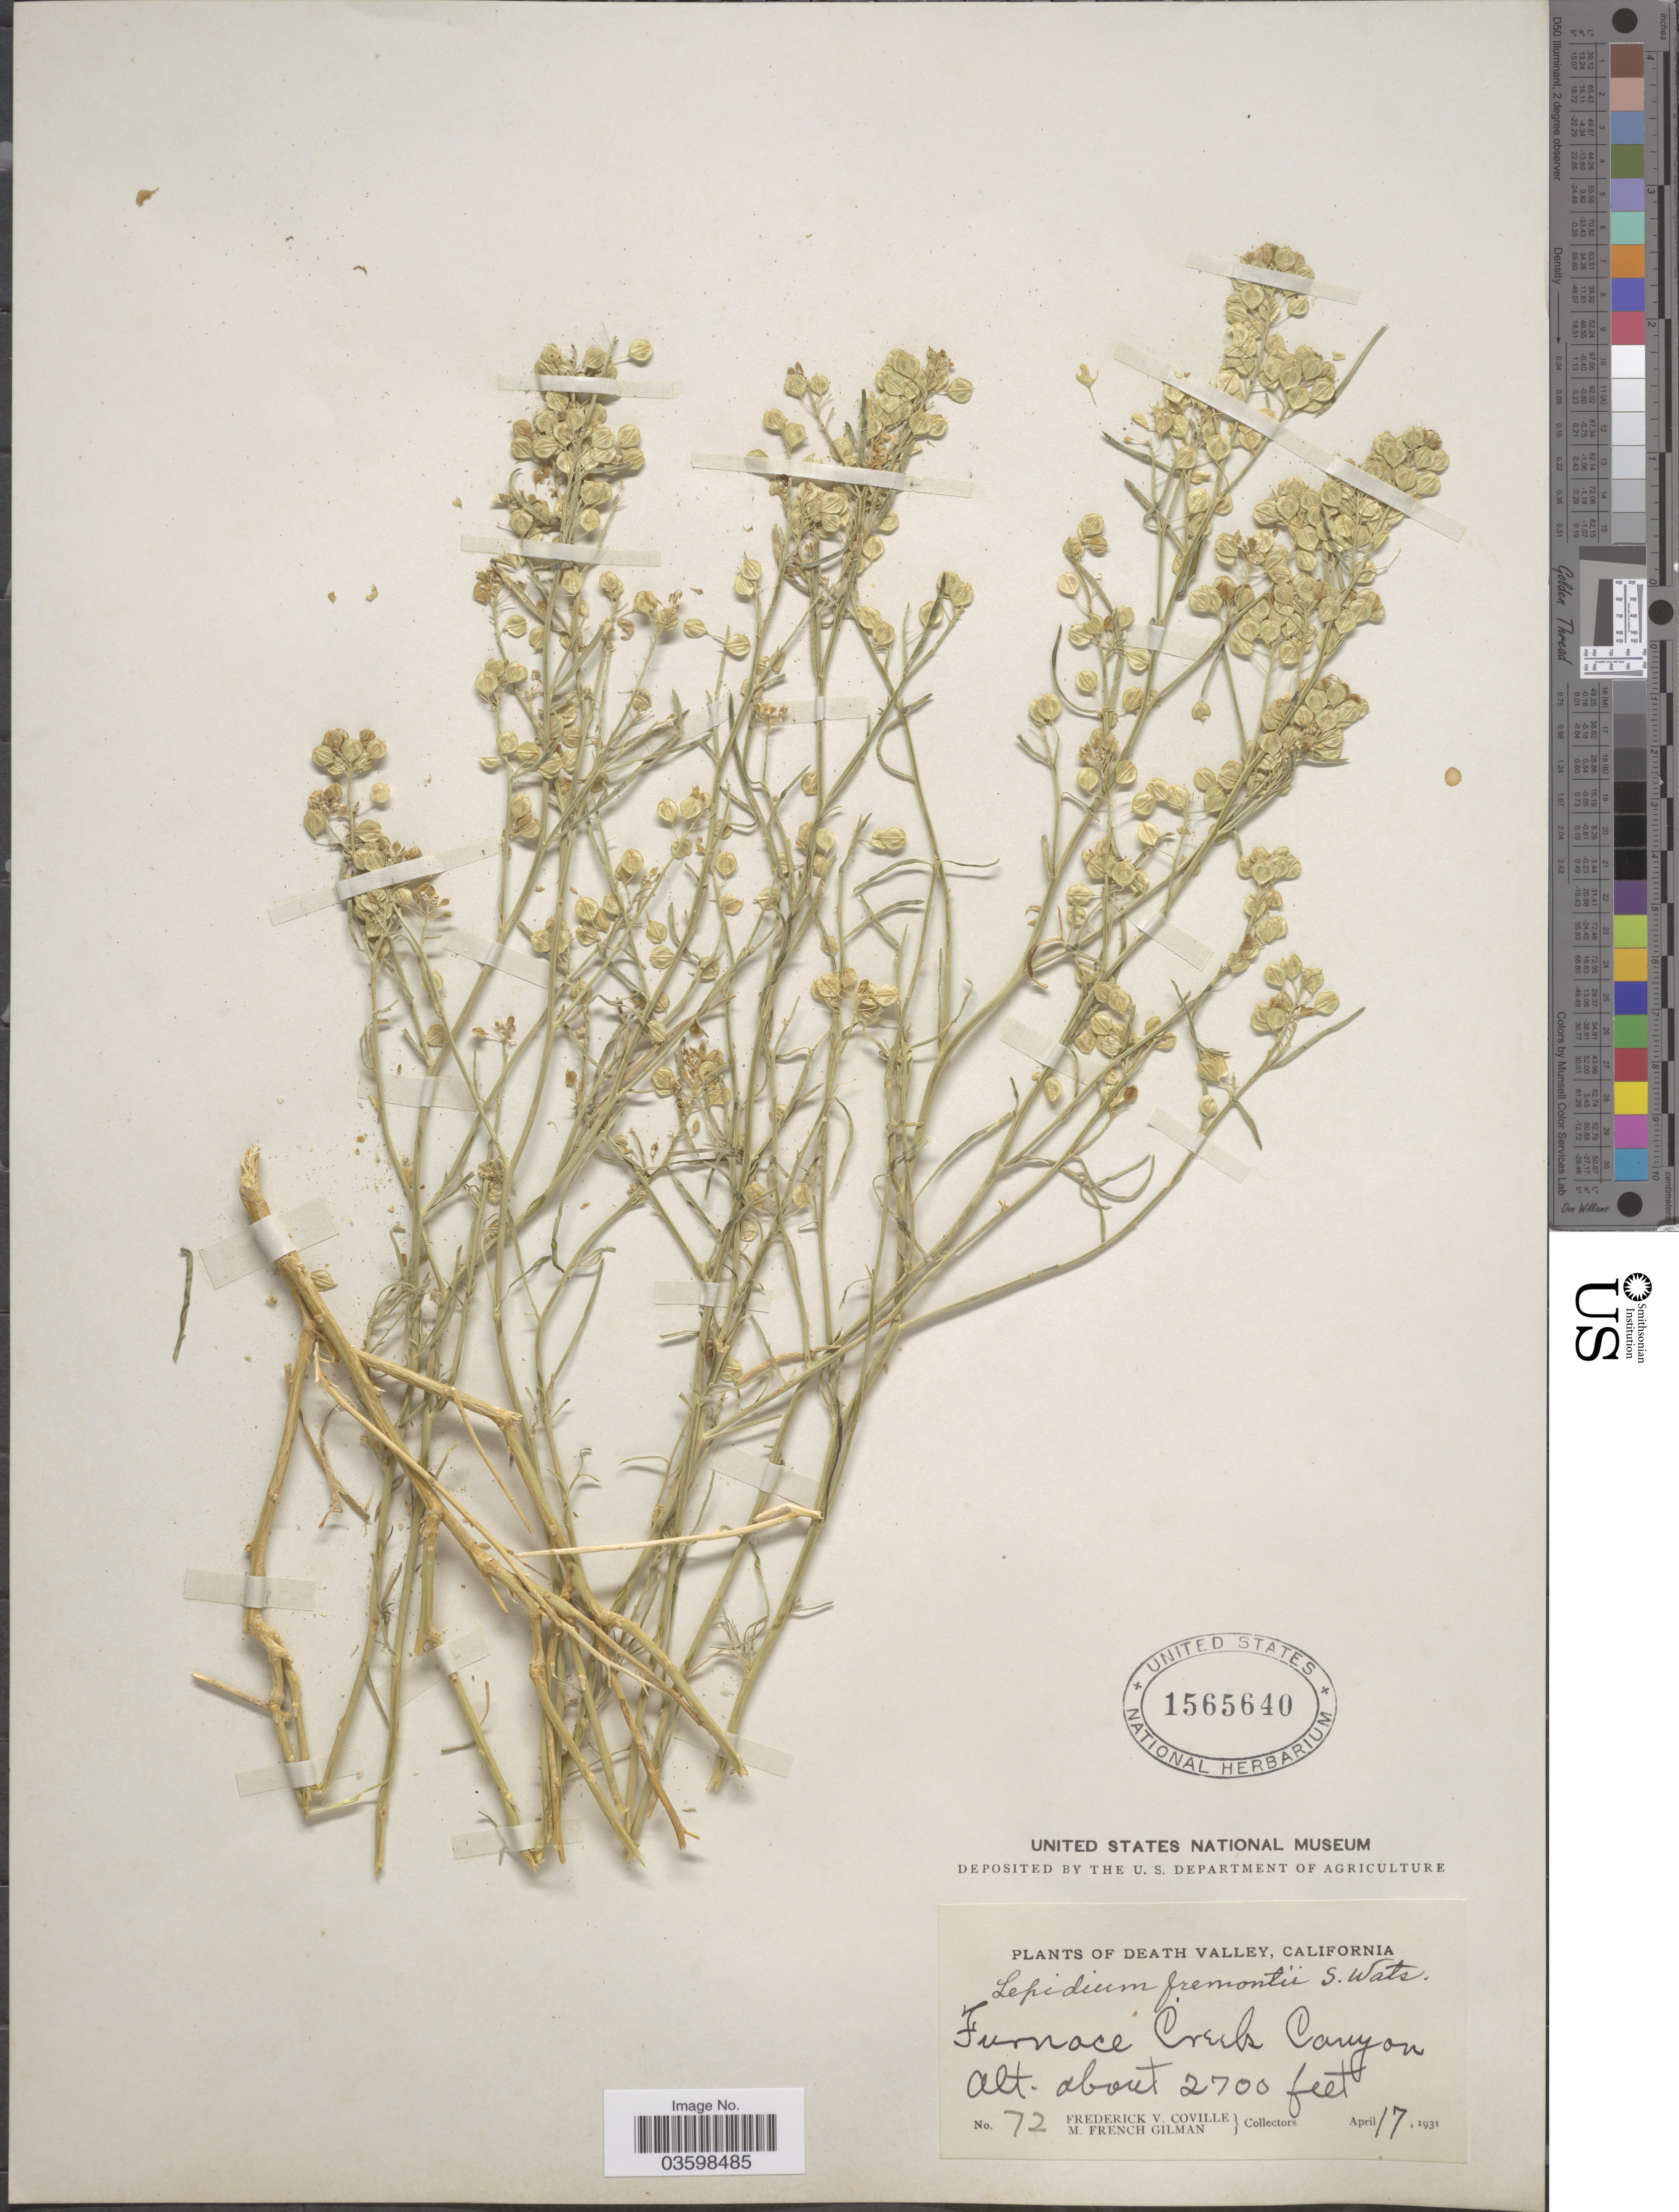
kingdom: Plantae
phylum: Tracheophyta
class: Magnoliopsida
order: Brassicales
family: Brassicaceae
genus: Lepidium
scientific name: Lepidium fremontii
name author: S. Watson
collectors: F. V. Coville & M. F. Gilman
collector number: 72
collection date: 1931-04-17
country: United States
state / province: California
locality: Death Valley. Furnace Creek Canyon.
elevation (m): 823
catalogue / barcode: US 1565640